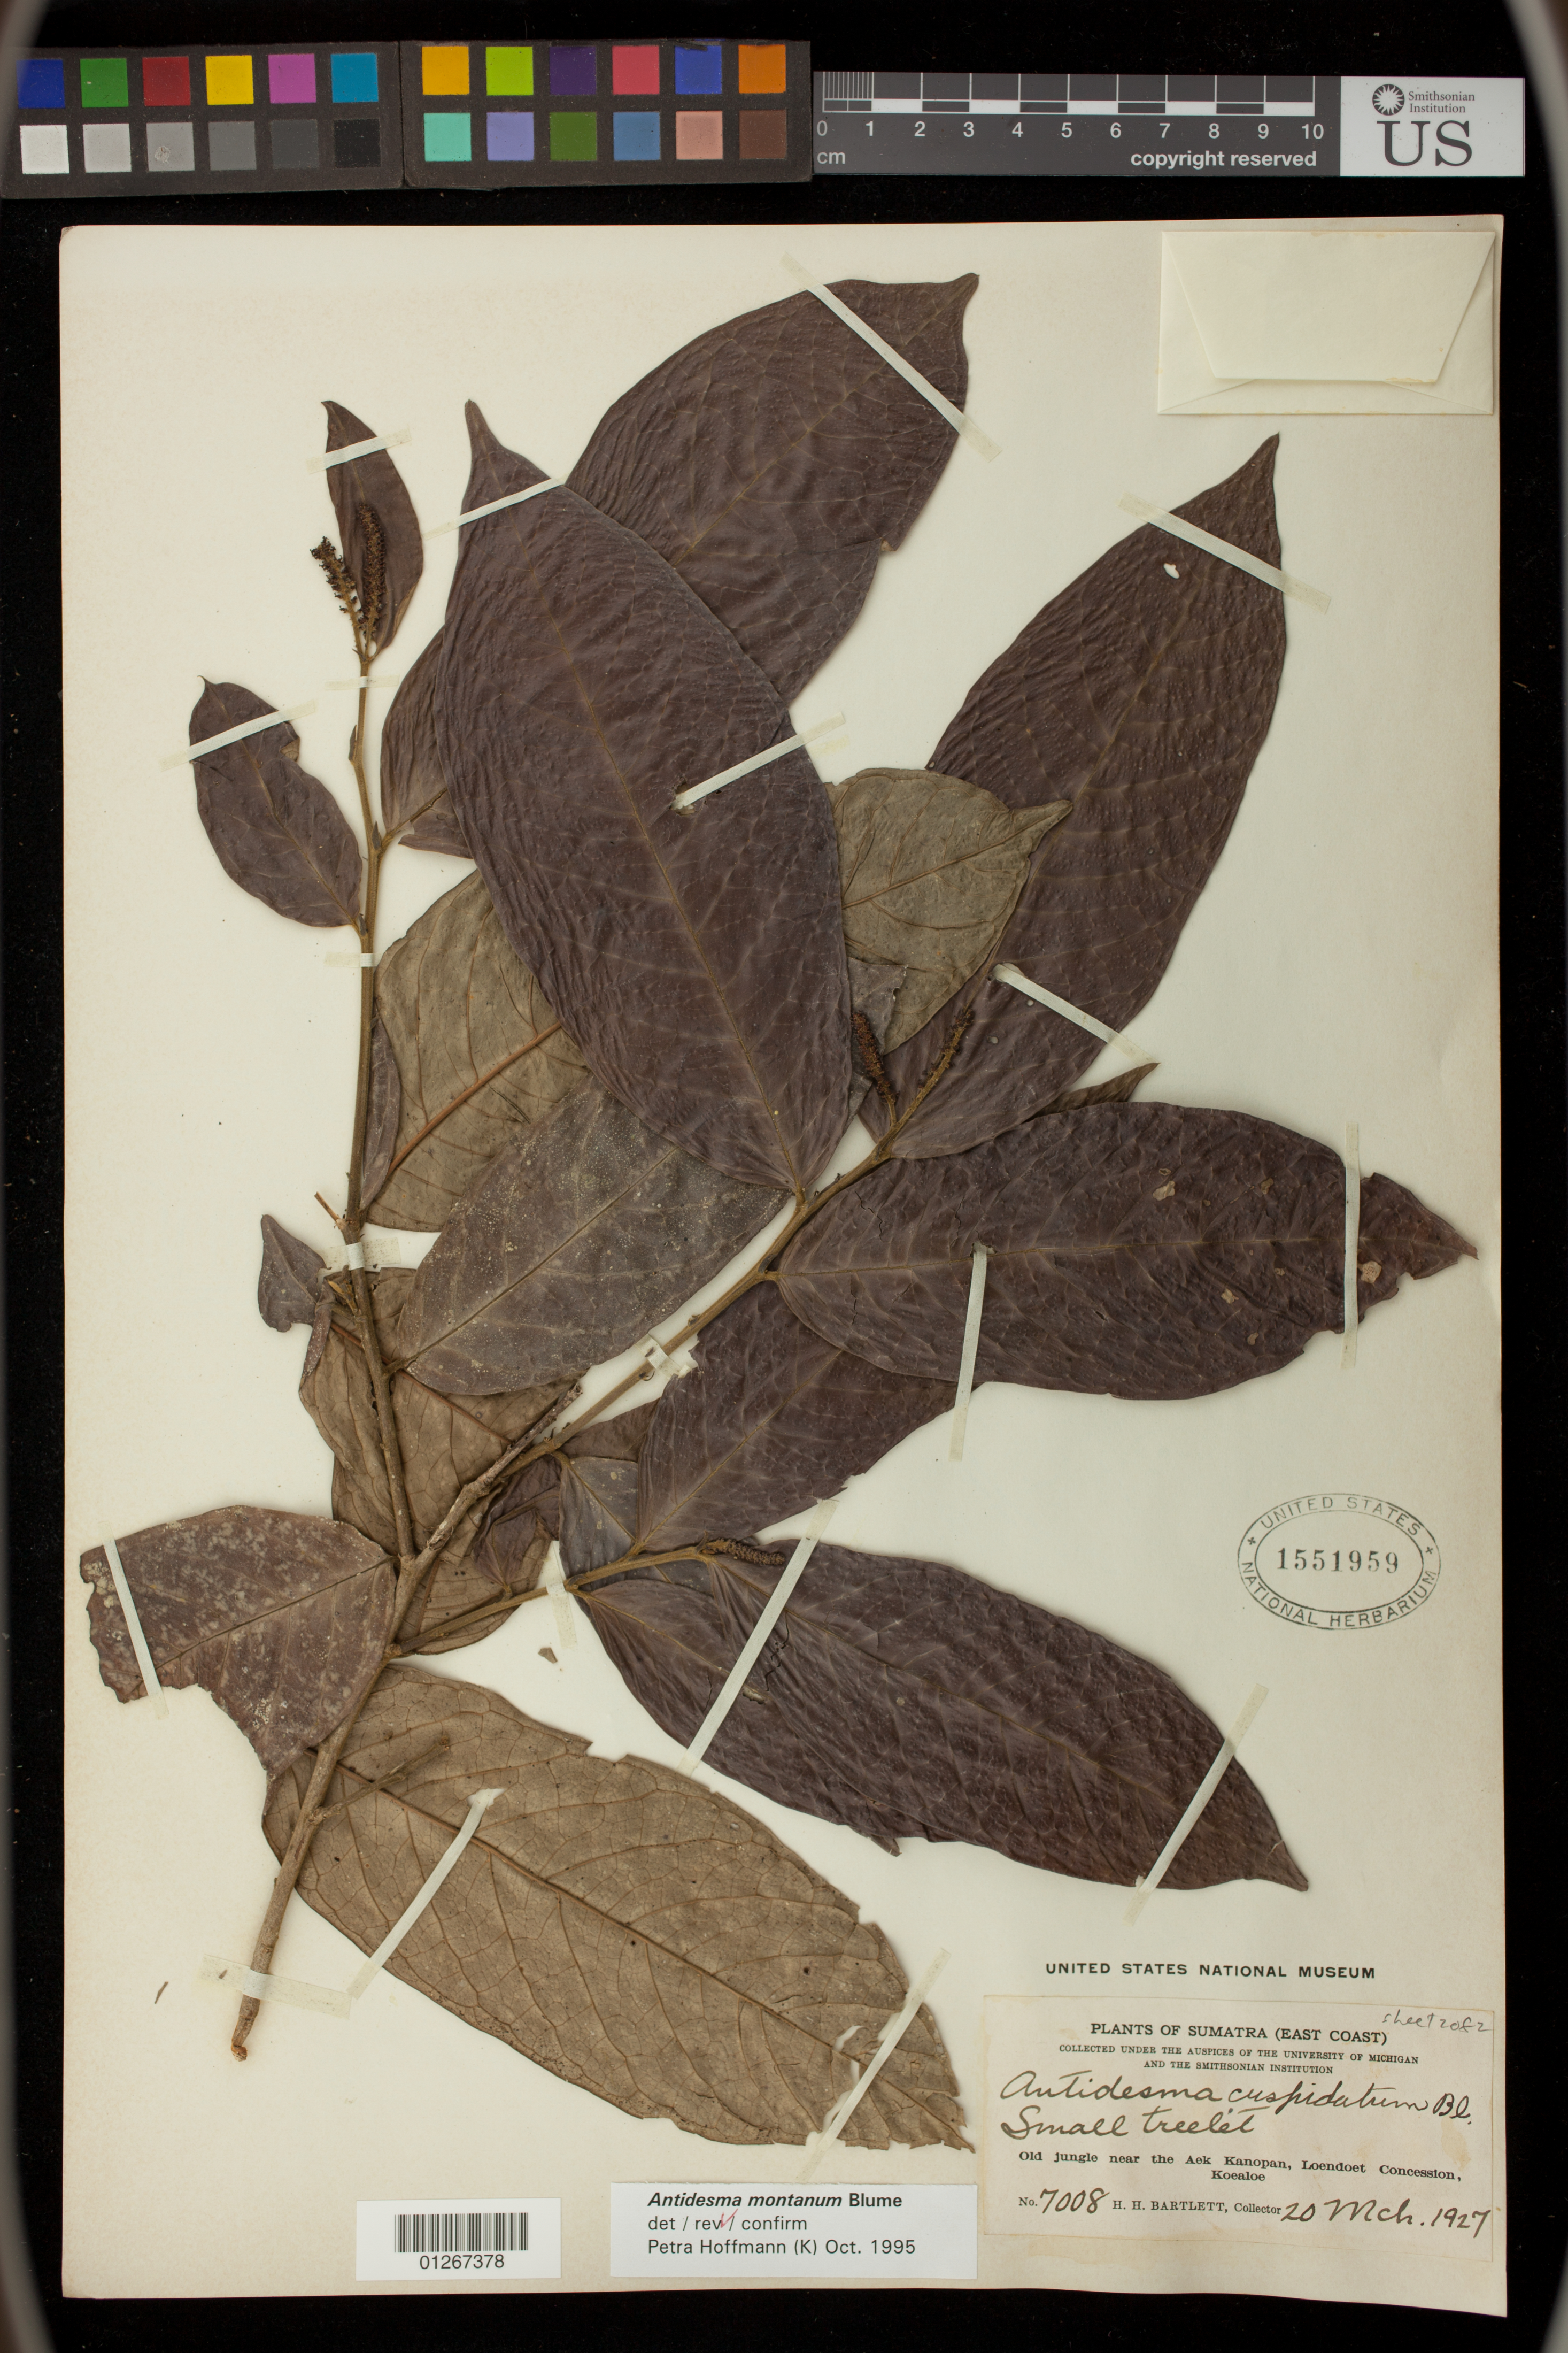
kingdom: Plantae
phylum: Tracheophyta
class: Magnoliopsida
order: Malpighiales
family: Phyllanthaceae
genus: Antidesma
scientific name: Antidesma montanum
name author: Blume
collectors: H. H. Bartlett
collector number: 7008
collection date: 1927-03-20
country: Indonesia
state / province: Sumatra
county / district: Aceh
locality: Sumatra (East Coast)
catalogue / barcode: US 1551959